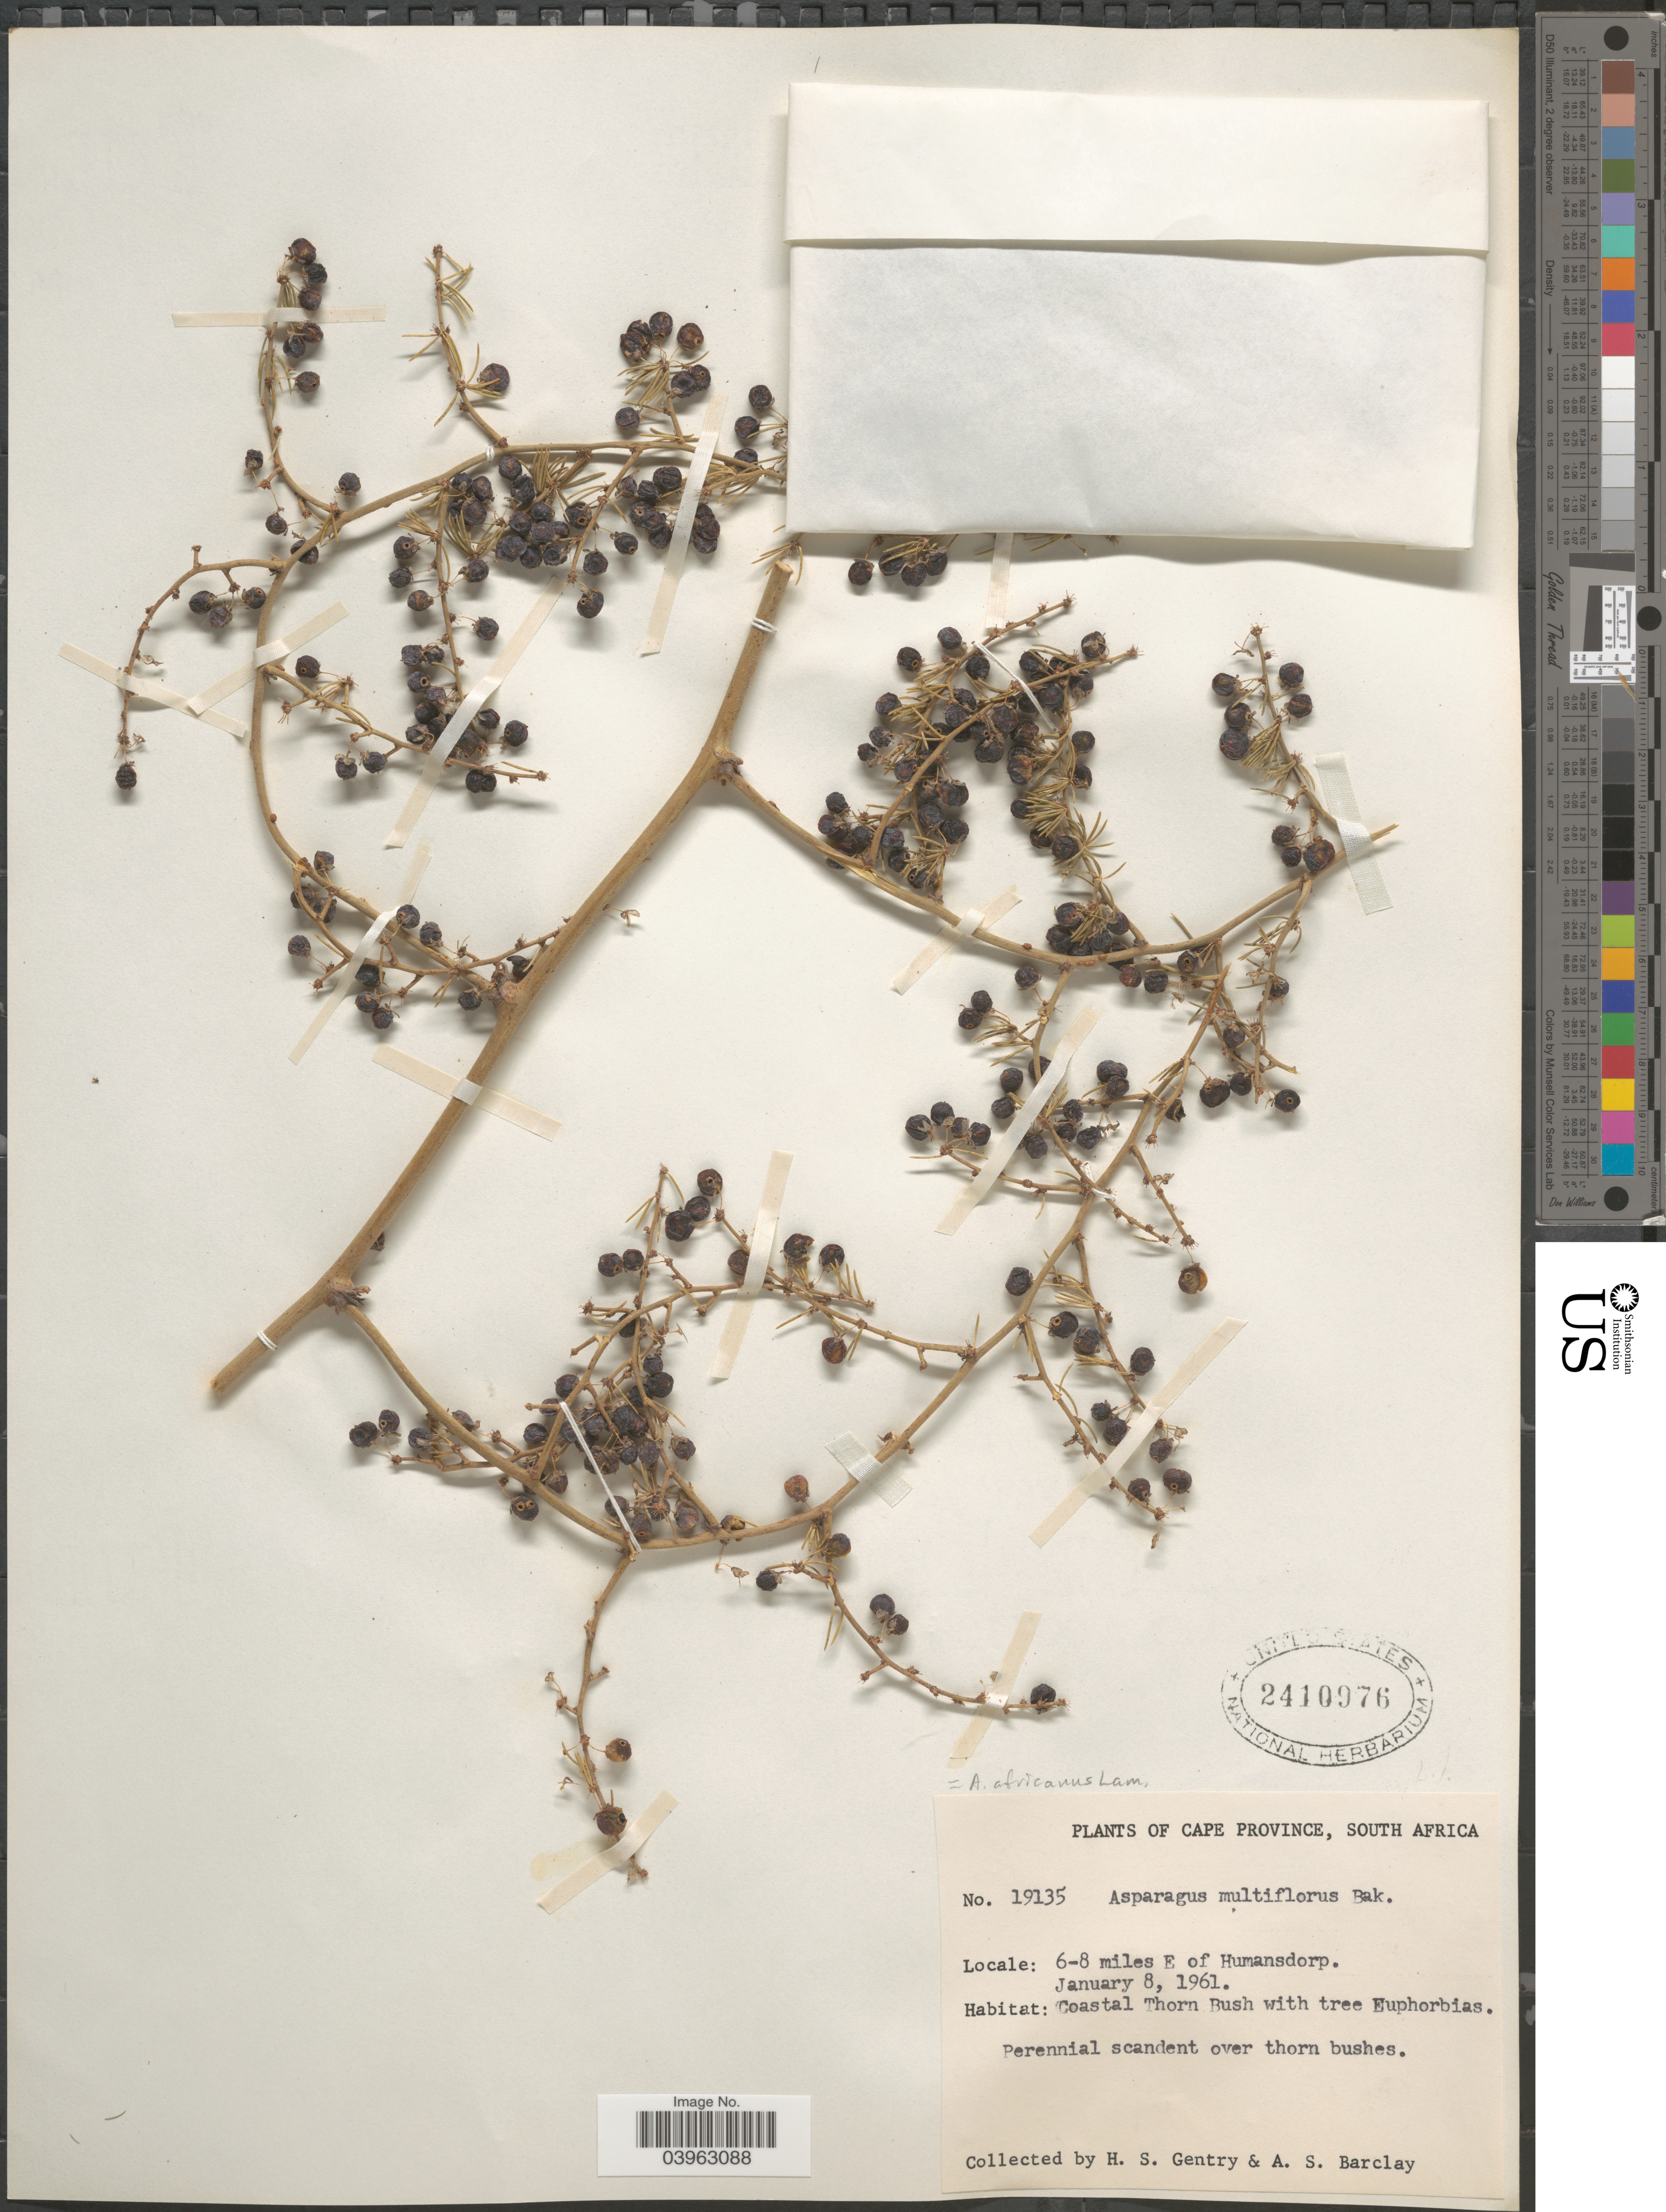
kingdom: Plantae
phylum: Tracheophyta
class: Liliopsida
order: Asparagales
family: Asparagaceae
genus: Asparagus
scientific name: Asparagus africanus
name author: Lam.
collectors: H. S. Gentry & A. S. Barclay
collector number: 19135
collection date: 1961-01-08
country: South Africa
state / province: Eastern Cape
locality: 6-8 miles E of Humansdorp.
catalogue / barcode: US 2410976